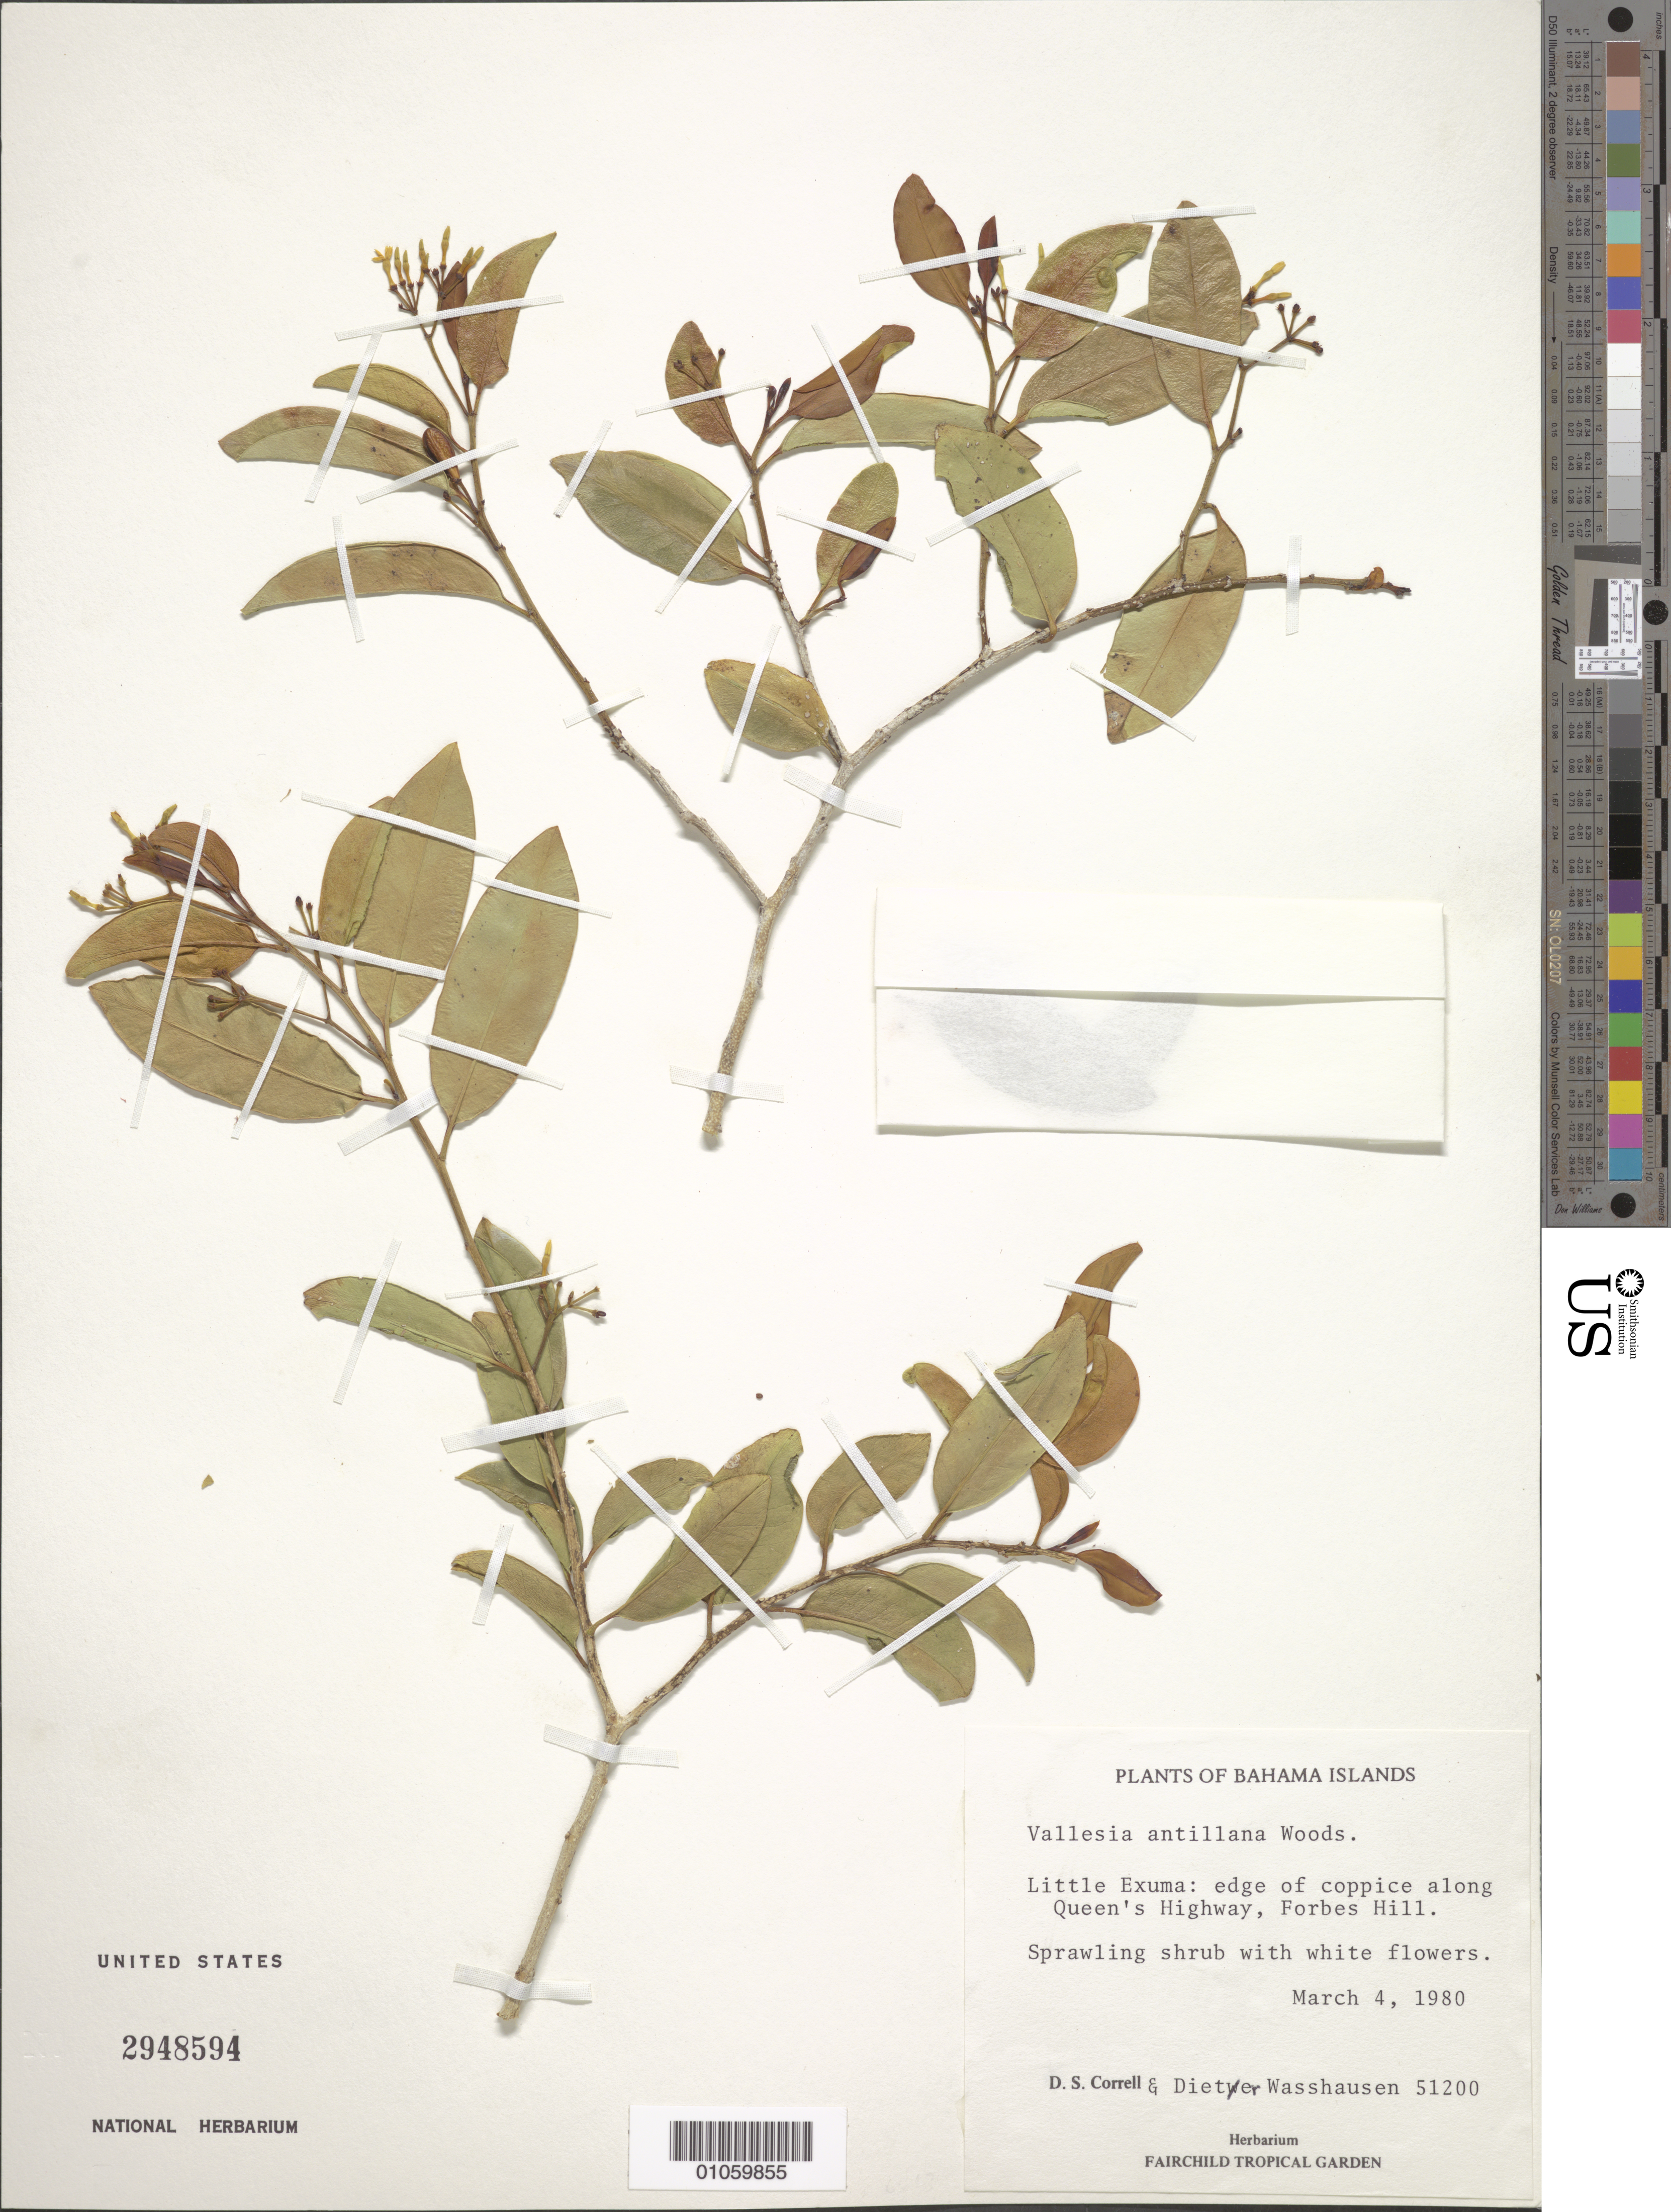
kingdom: Plantae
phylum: Tracheophyta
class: Magnoliopsida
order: Gentianales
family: Apocynaceae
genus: Vallesia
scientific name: Vallesia antillana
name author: Woodson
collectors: D. S. Correll & D. C. Wasshausen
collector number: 51200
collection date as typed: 04 Mar 1980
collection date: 1980-03-04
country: Bahamas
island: Exuma Chain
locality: Little Exuma: along Queen's Highway, Forbes Hill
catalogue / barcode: US 2948594